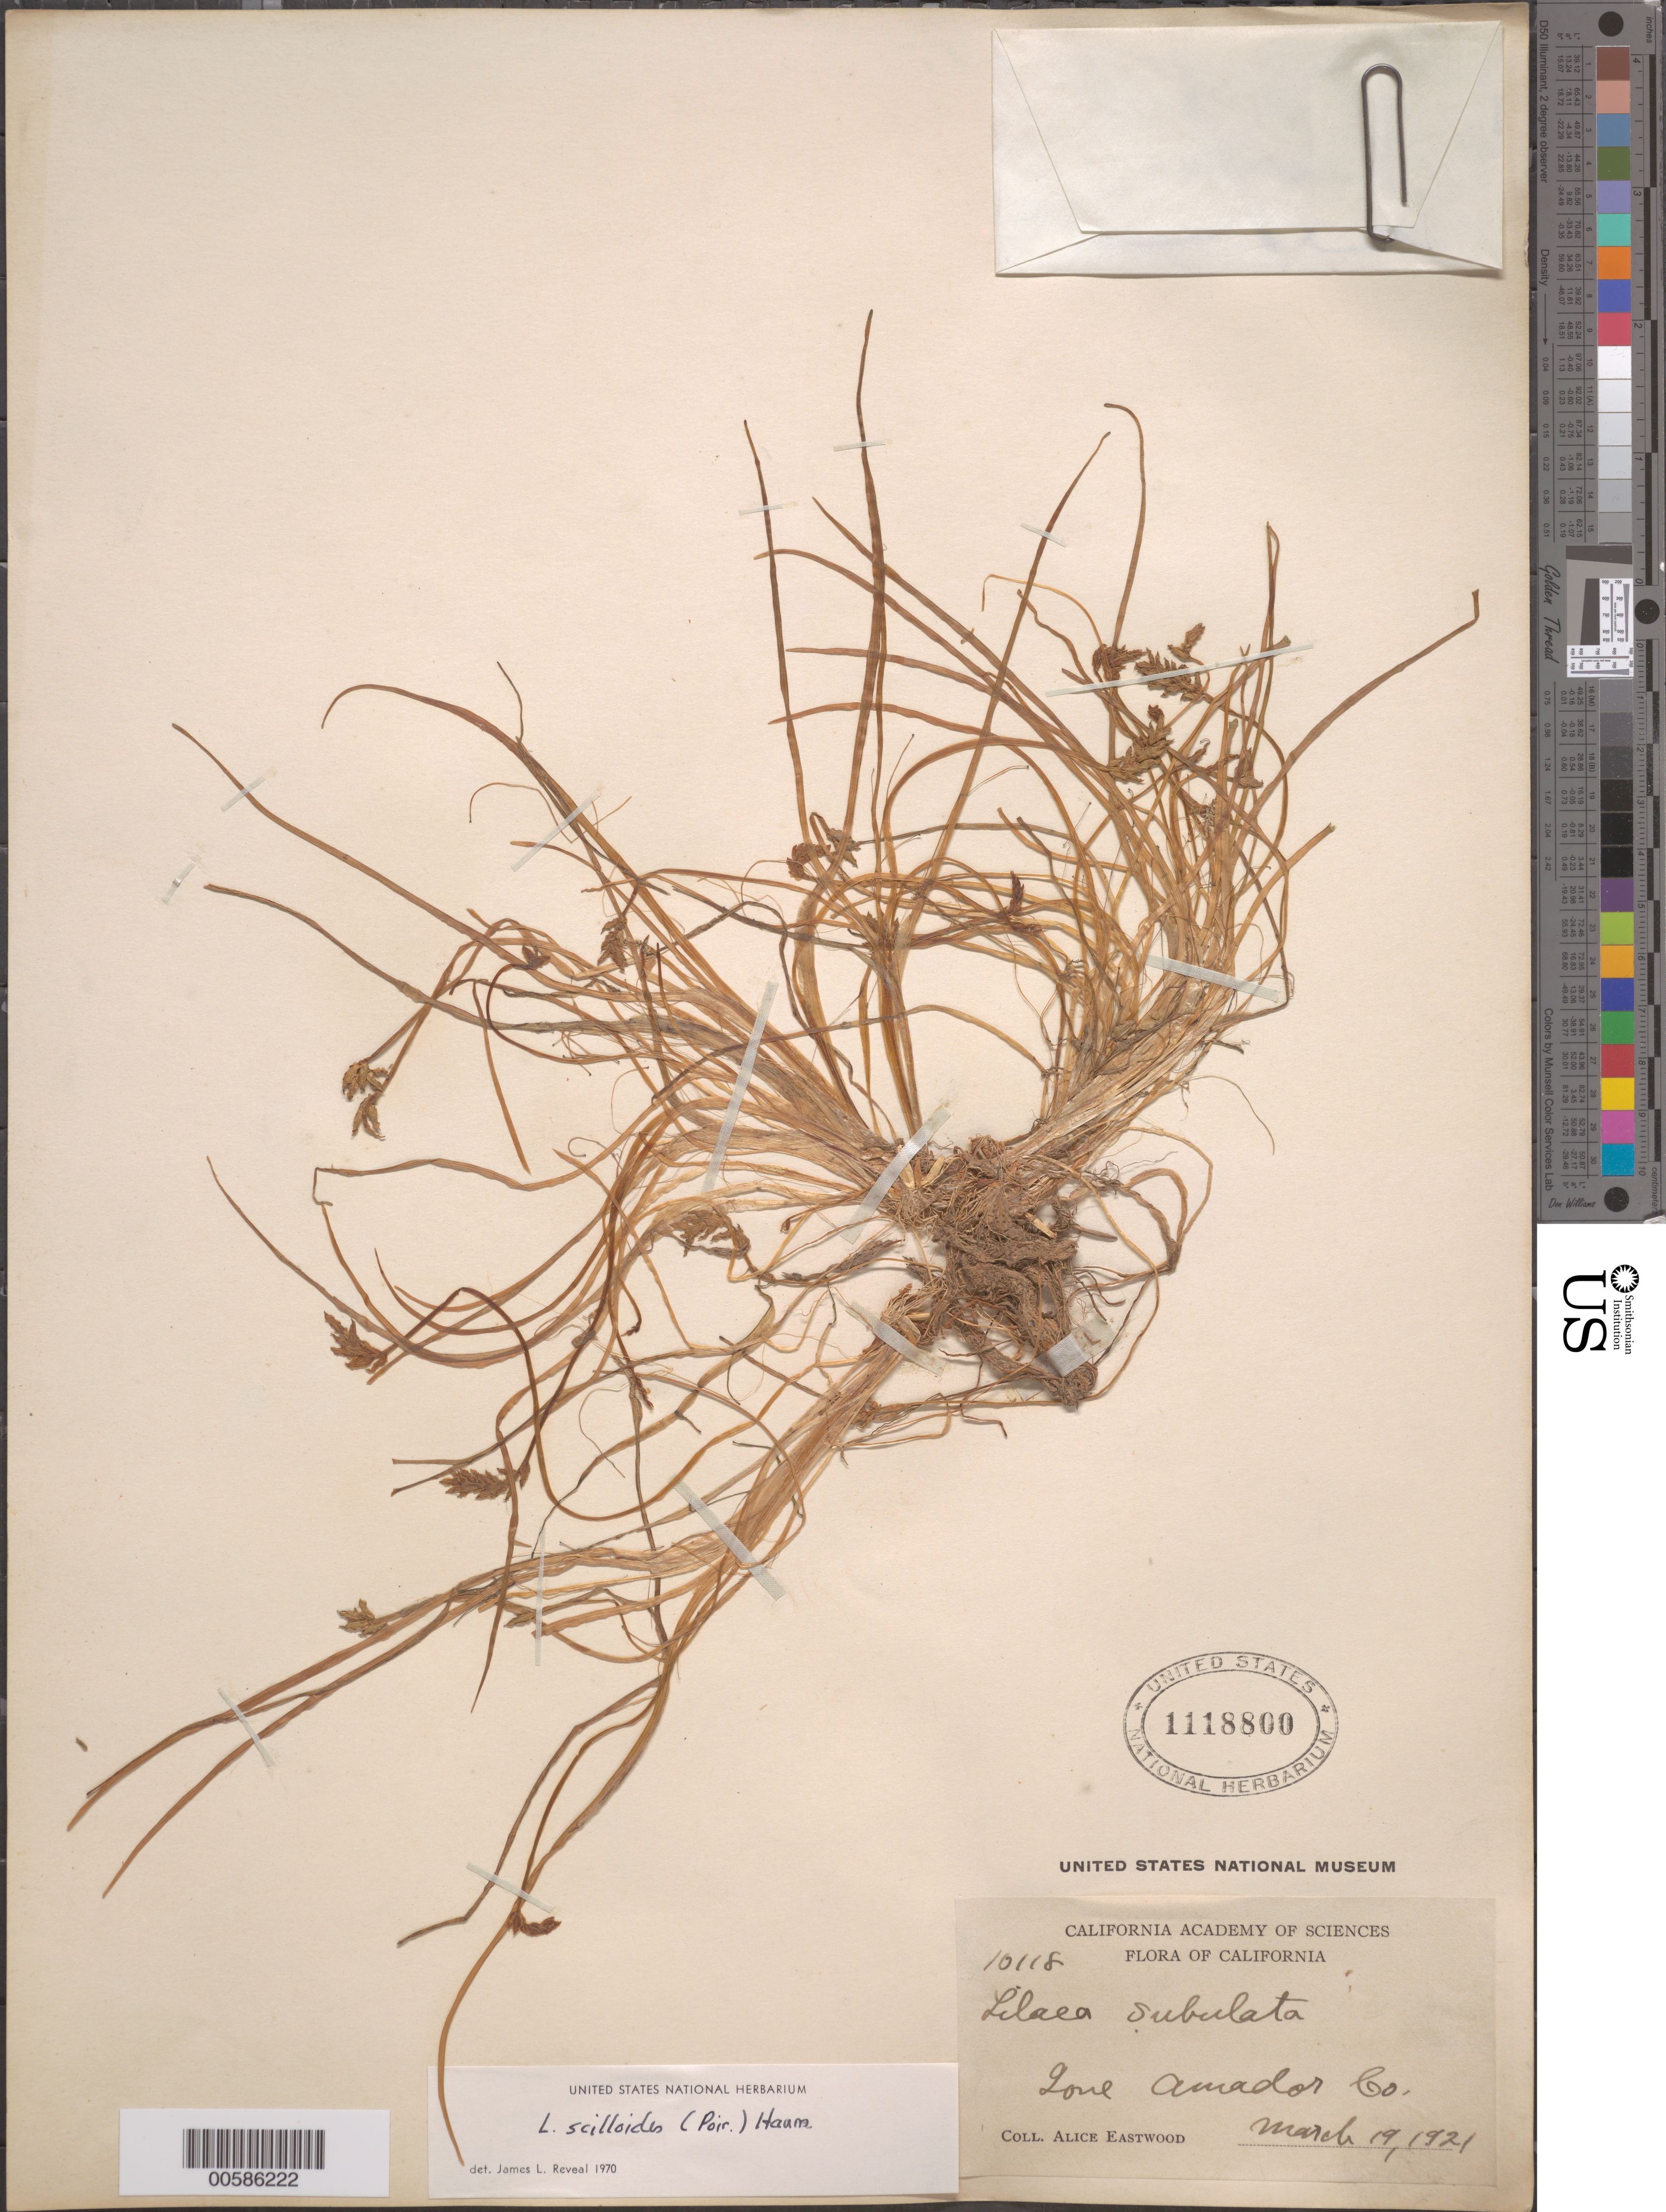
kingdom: Plantae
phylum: Tracheophyta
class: Liliopsida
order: Alismatales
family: Juncaginaceae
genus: Triglochin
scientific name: Triglochin scilloides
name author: (Poir.) Mering & Kadereit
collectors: A. Eastwood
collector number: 10118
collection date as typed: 19 Mar 1921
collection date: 1921-03-19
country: United States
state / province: California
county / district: Amador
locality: Lone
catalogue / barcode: US 1118800